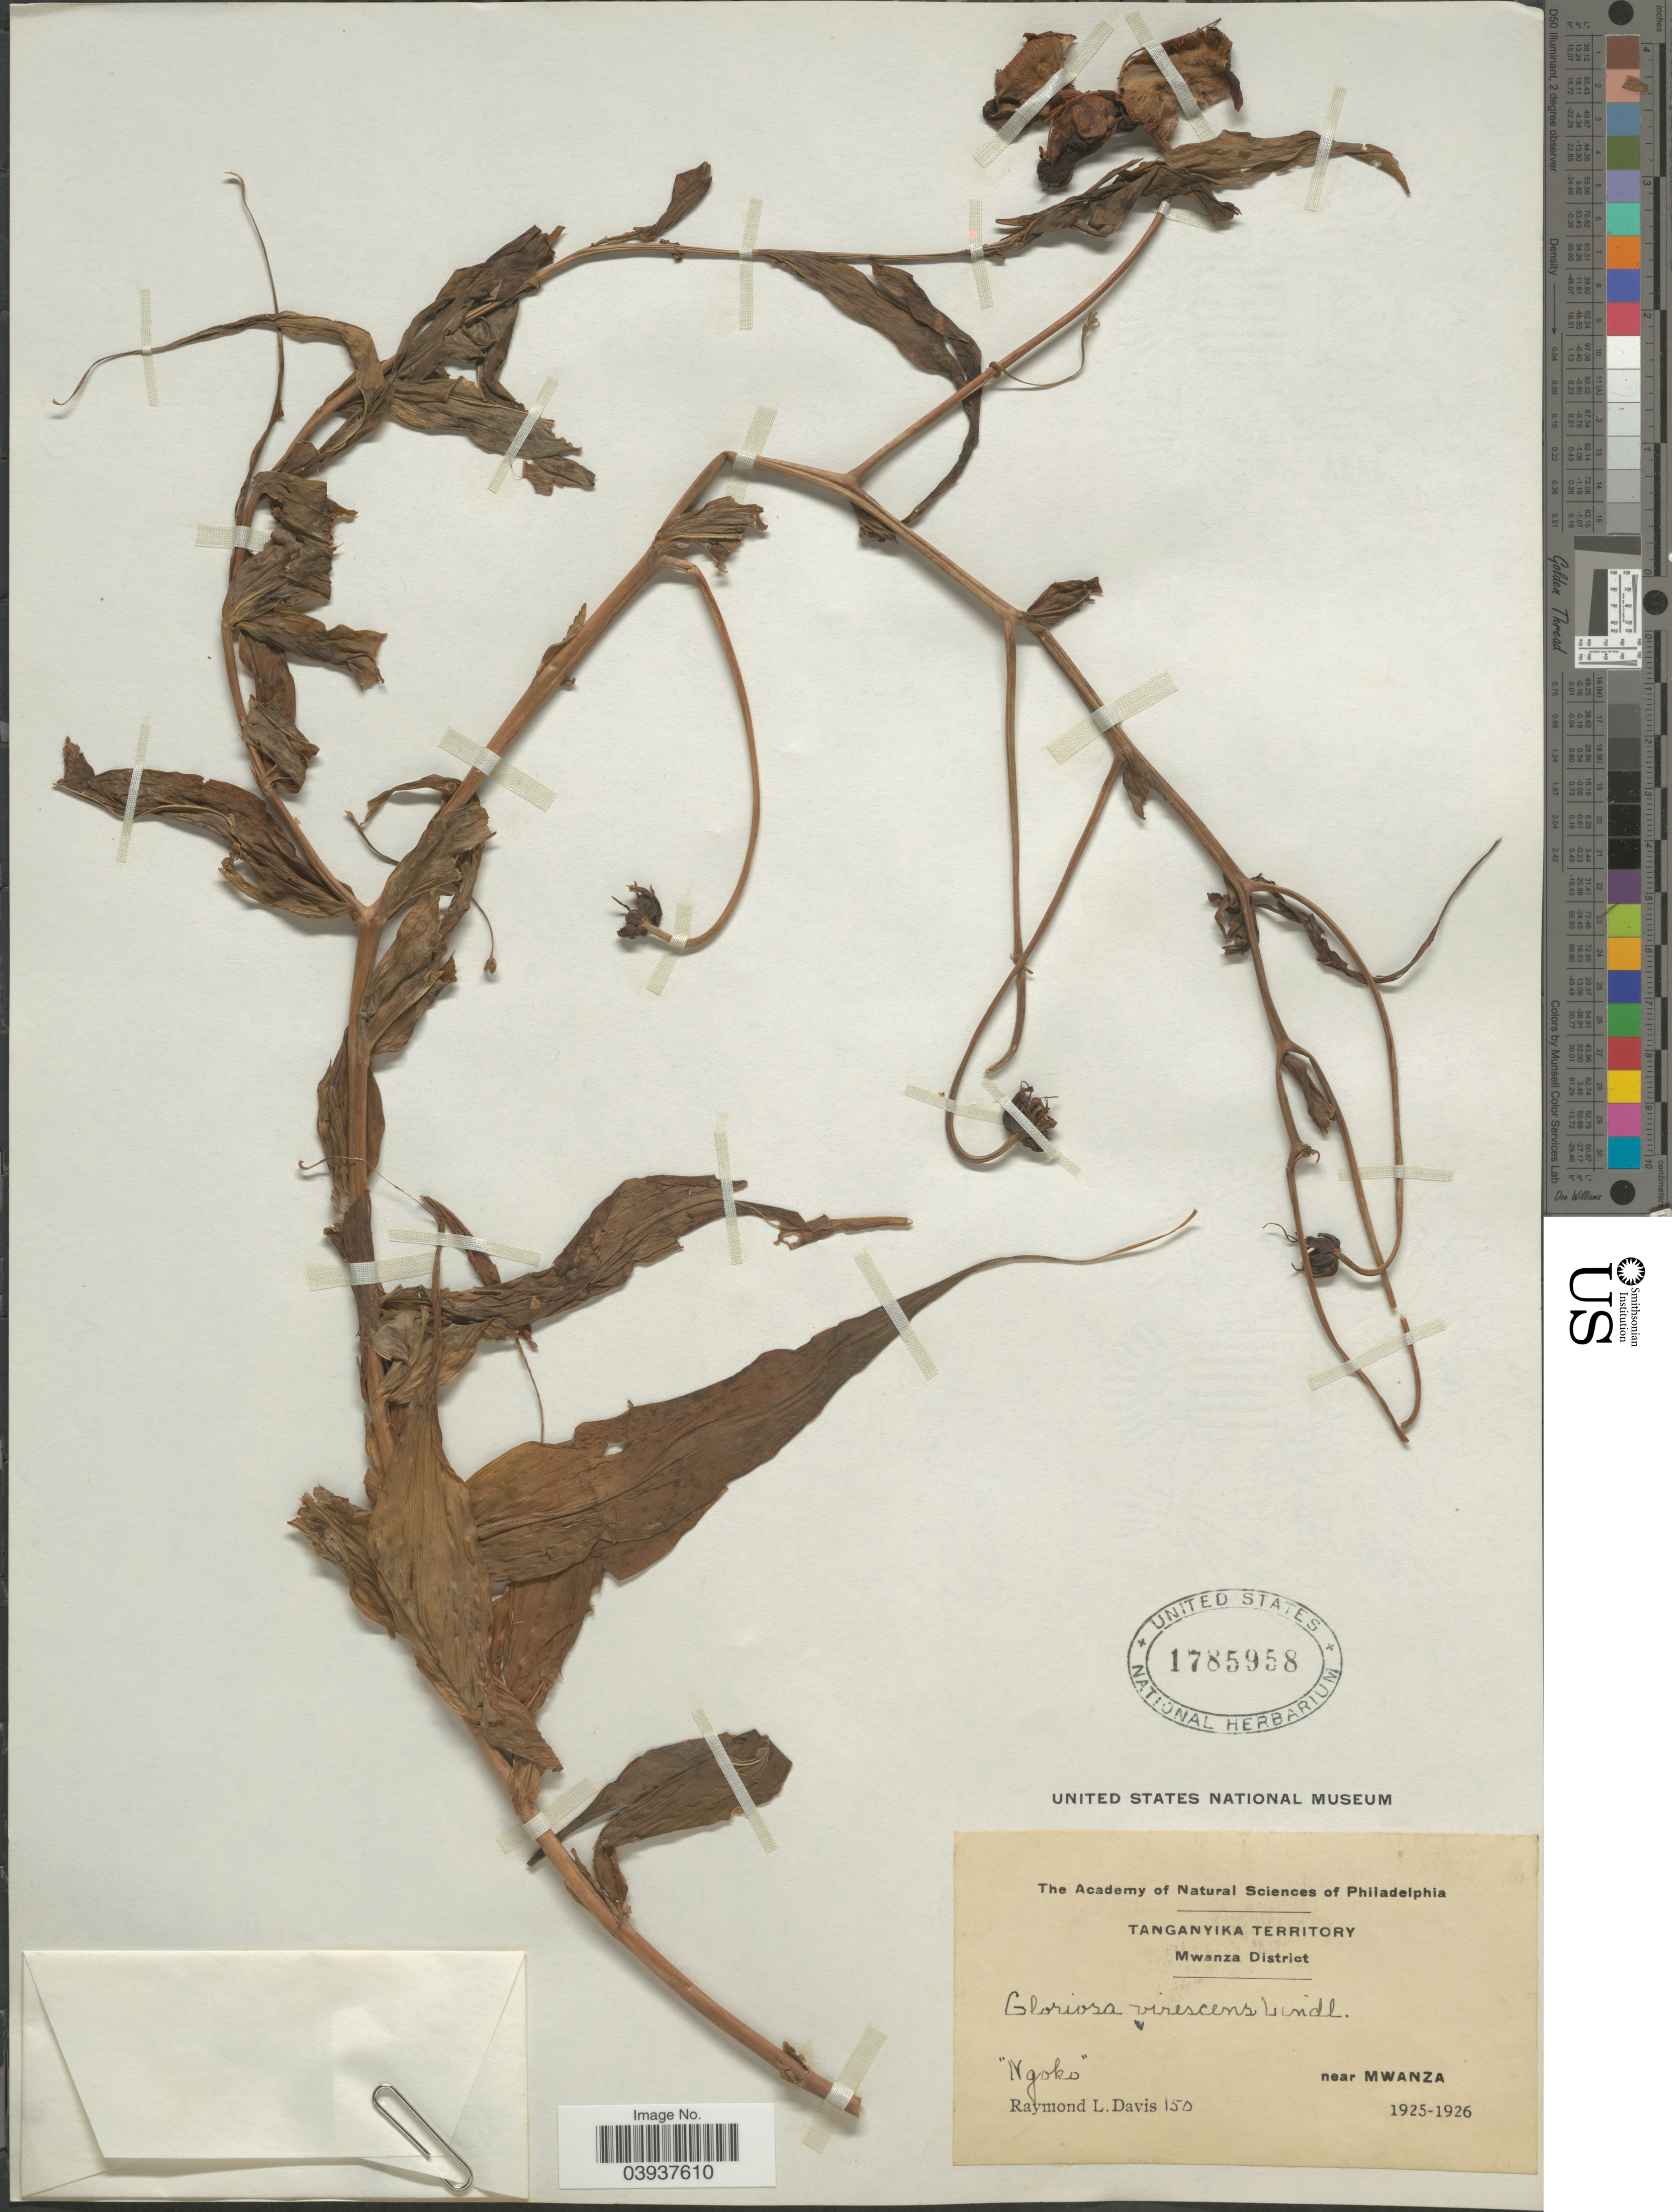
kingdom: Plantae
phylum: Tracheophyta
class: Liliopsida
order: Liliales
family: Colchicaceae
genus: Gloriosa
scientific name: Gloriosa virescens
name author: Lindl.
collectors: R. Davis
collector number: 150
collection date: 1925/1926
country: Tanzania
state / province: Mwanza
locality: Tanganyika Territory. Mwanza District. "Ngoko" near Mwanza.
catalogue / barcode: US 1785958